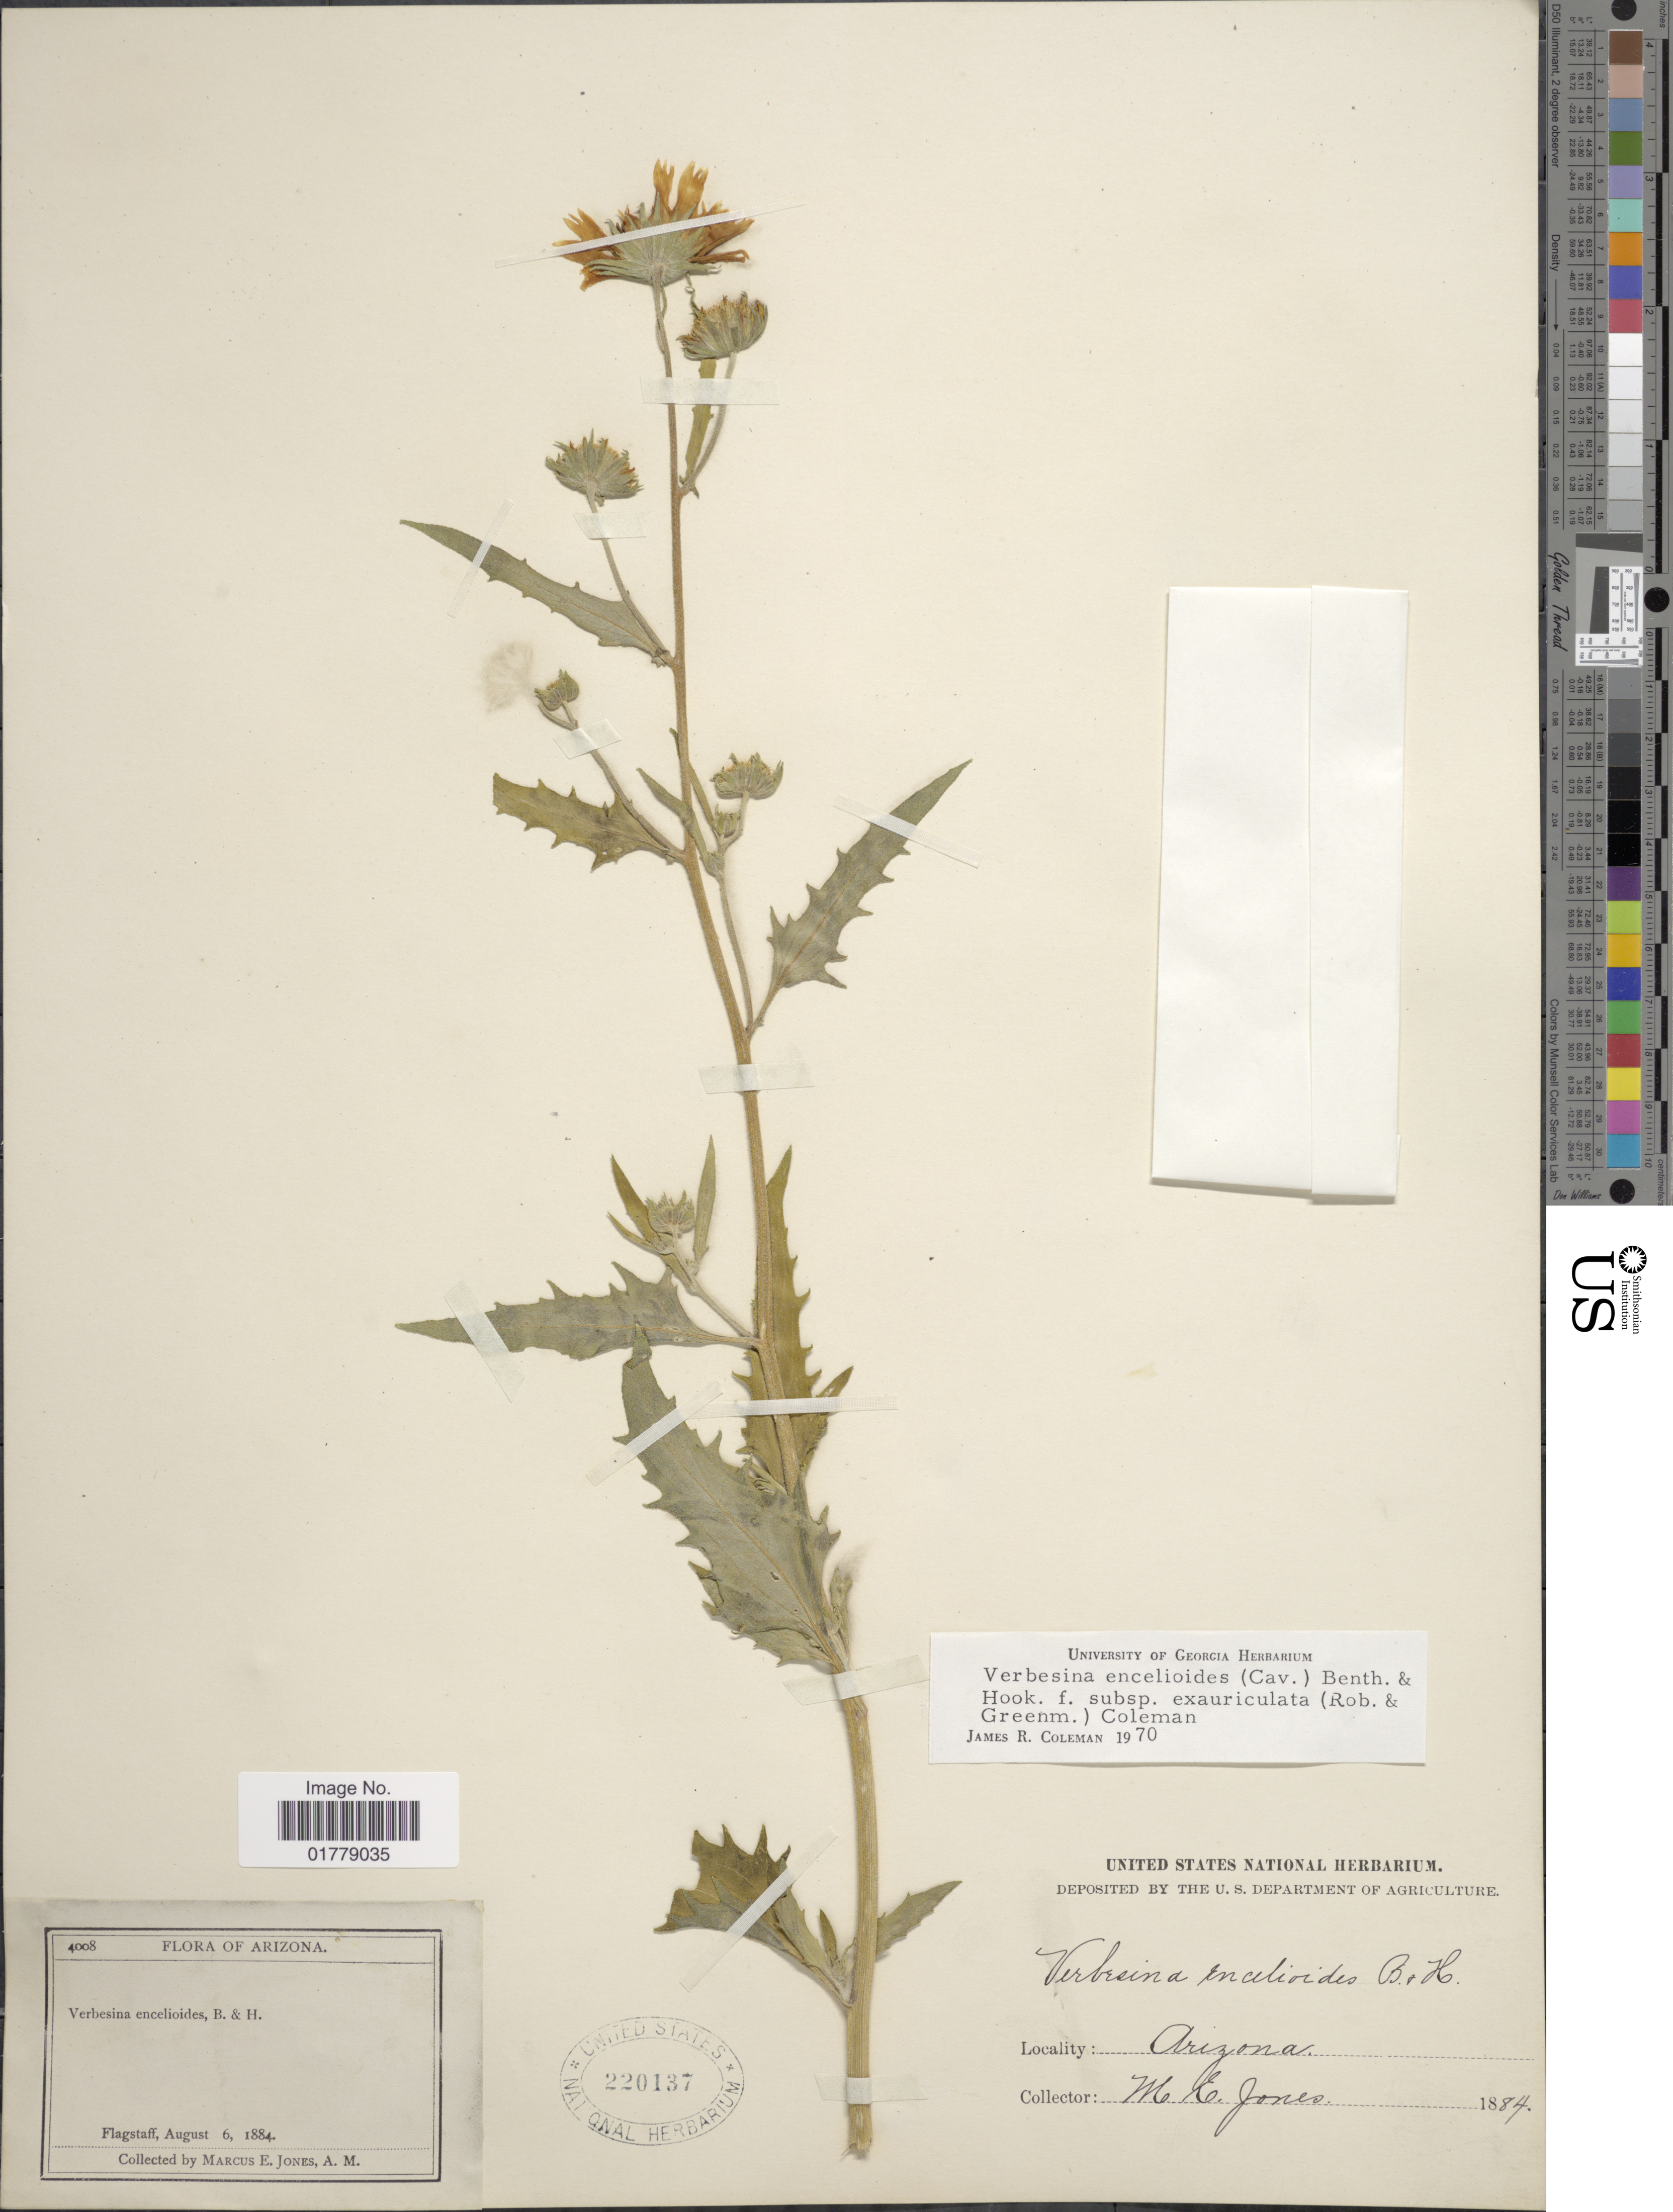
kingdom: Plantae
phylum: Tracheophyta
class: Magnoliopsida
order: Asterales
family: Asteraceae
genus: Verbesina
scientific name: Verbesina encelioides var. cana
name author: (B.L. Rob.) Greenm.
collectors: M. E. Jones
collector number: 4008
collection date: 1884-08-06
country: United States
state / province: Arizona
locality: Flagstaff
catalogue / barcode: US 220137